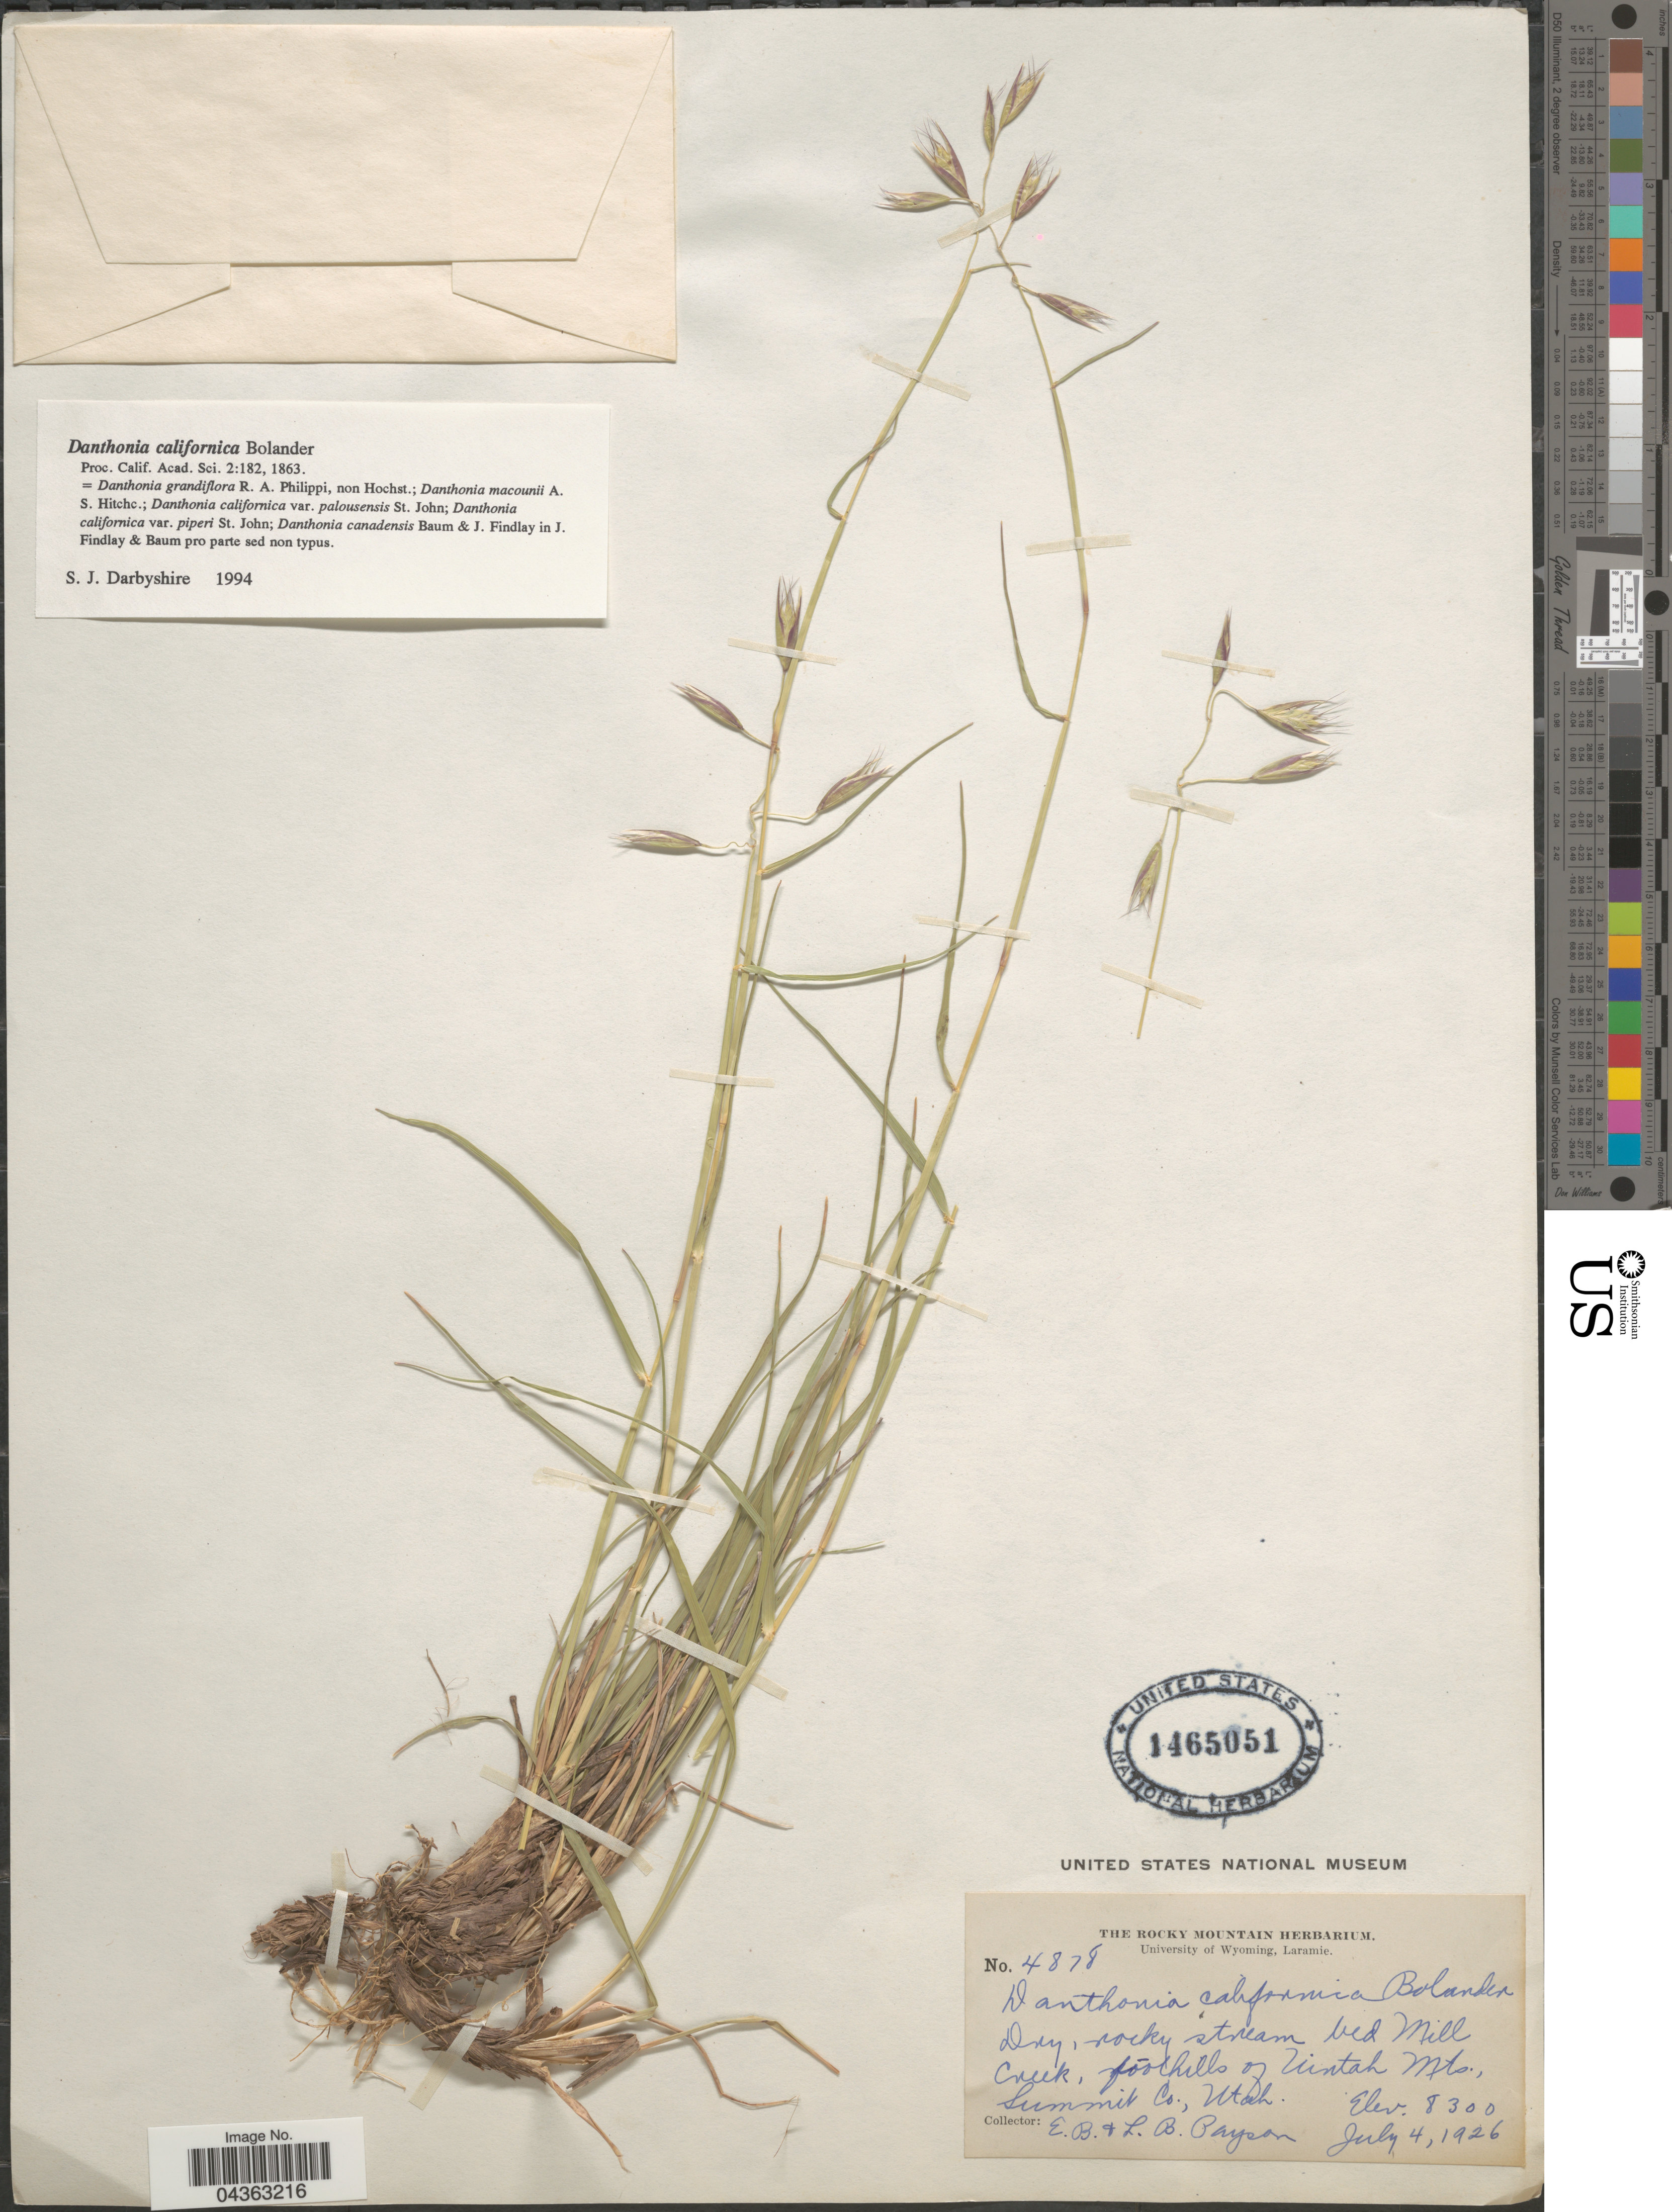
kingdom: Plantae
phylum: Tracheophyta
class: Liliopsida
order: Poales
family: Poaceae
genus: Danthonia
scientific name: Danthonia californica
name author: Bol.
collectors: E. B. Payson & L. Payson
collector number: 4878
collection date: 1926-07-04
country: United States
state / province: Utah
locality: Mill Creek, foothills of Uintah Mts., Summit Co.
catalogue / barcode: US 1465051